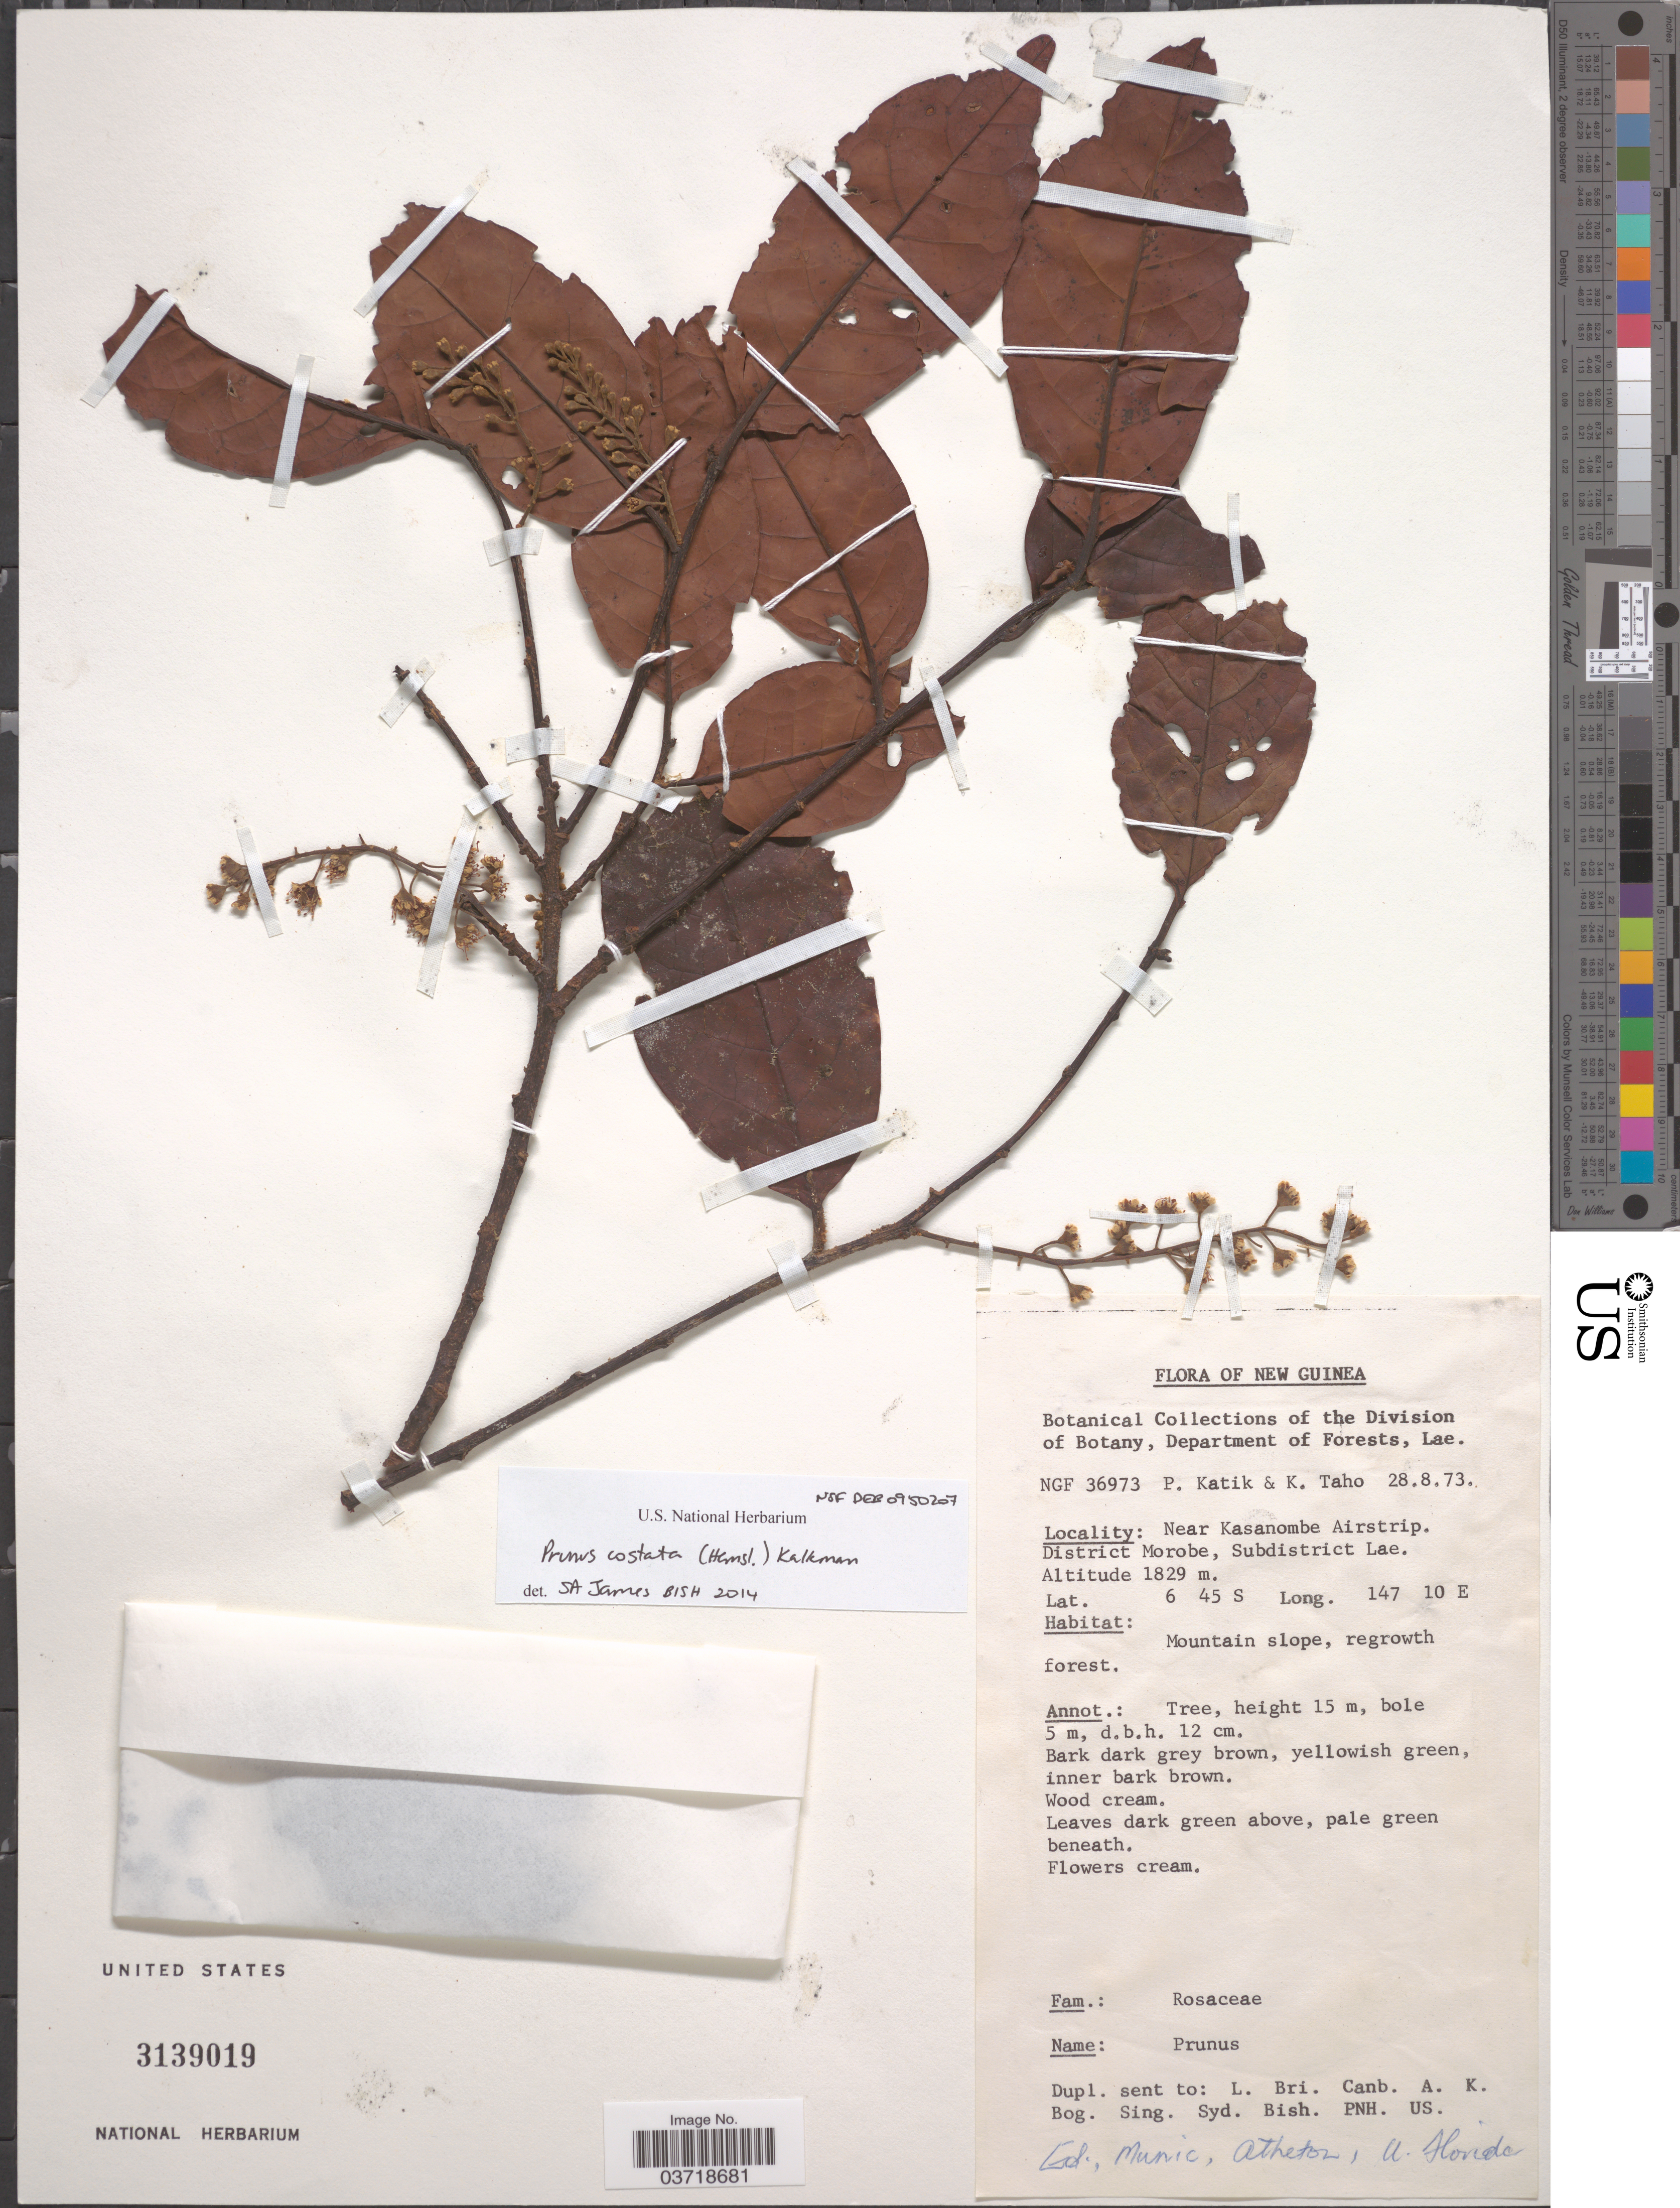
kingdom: Plantae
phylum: Tracheophyta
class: Magnoliopsida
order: Rosales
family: Rosaceae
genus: Prunus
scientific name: Prunus costata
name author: (Hemsl.) Kalkman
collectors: P. Katik & K. Taho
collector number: NGF 36973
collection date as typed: Transcribed d/m/y: 28/8/73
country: Papua New Guinea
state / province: Morobe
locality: New Guinea. Near Kasanombe Airstrip. District Morobe, Subdistrict Lae.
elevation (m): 1829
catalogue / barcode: US 3139019